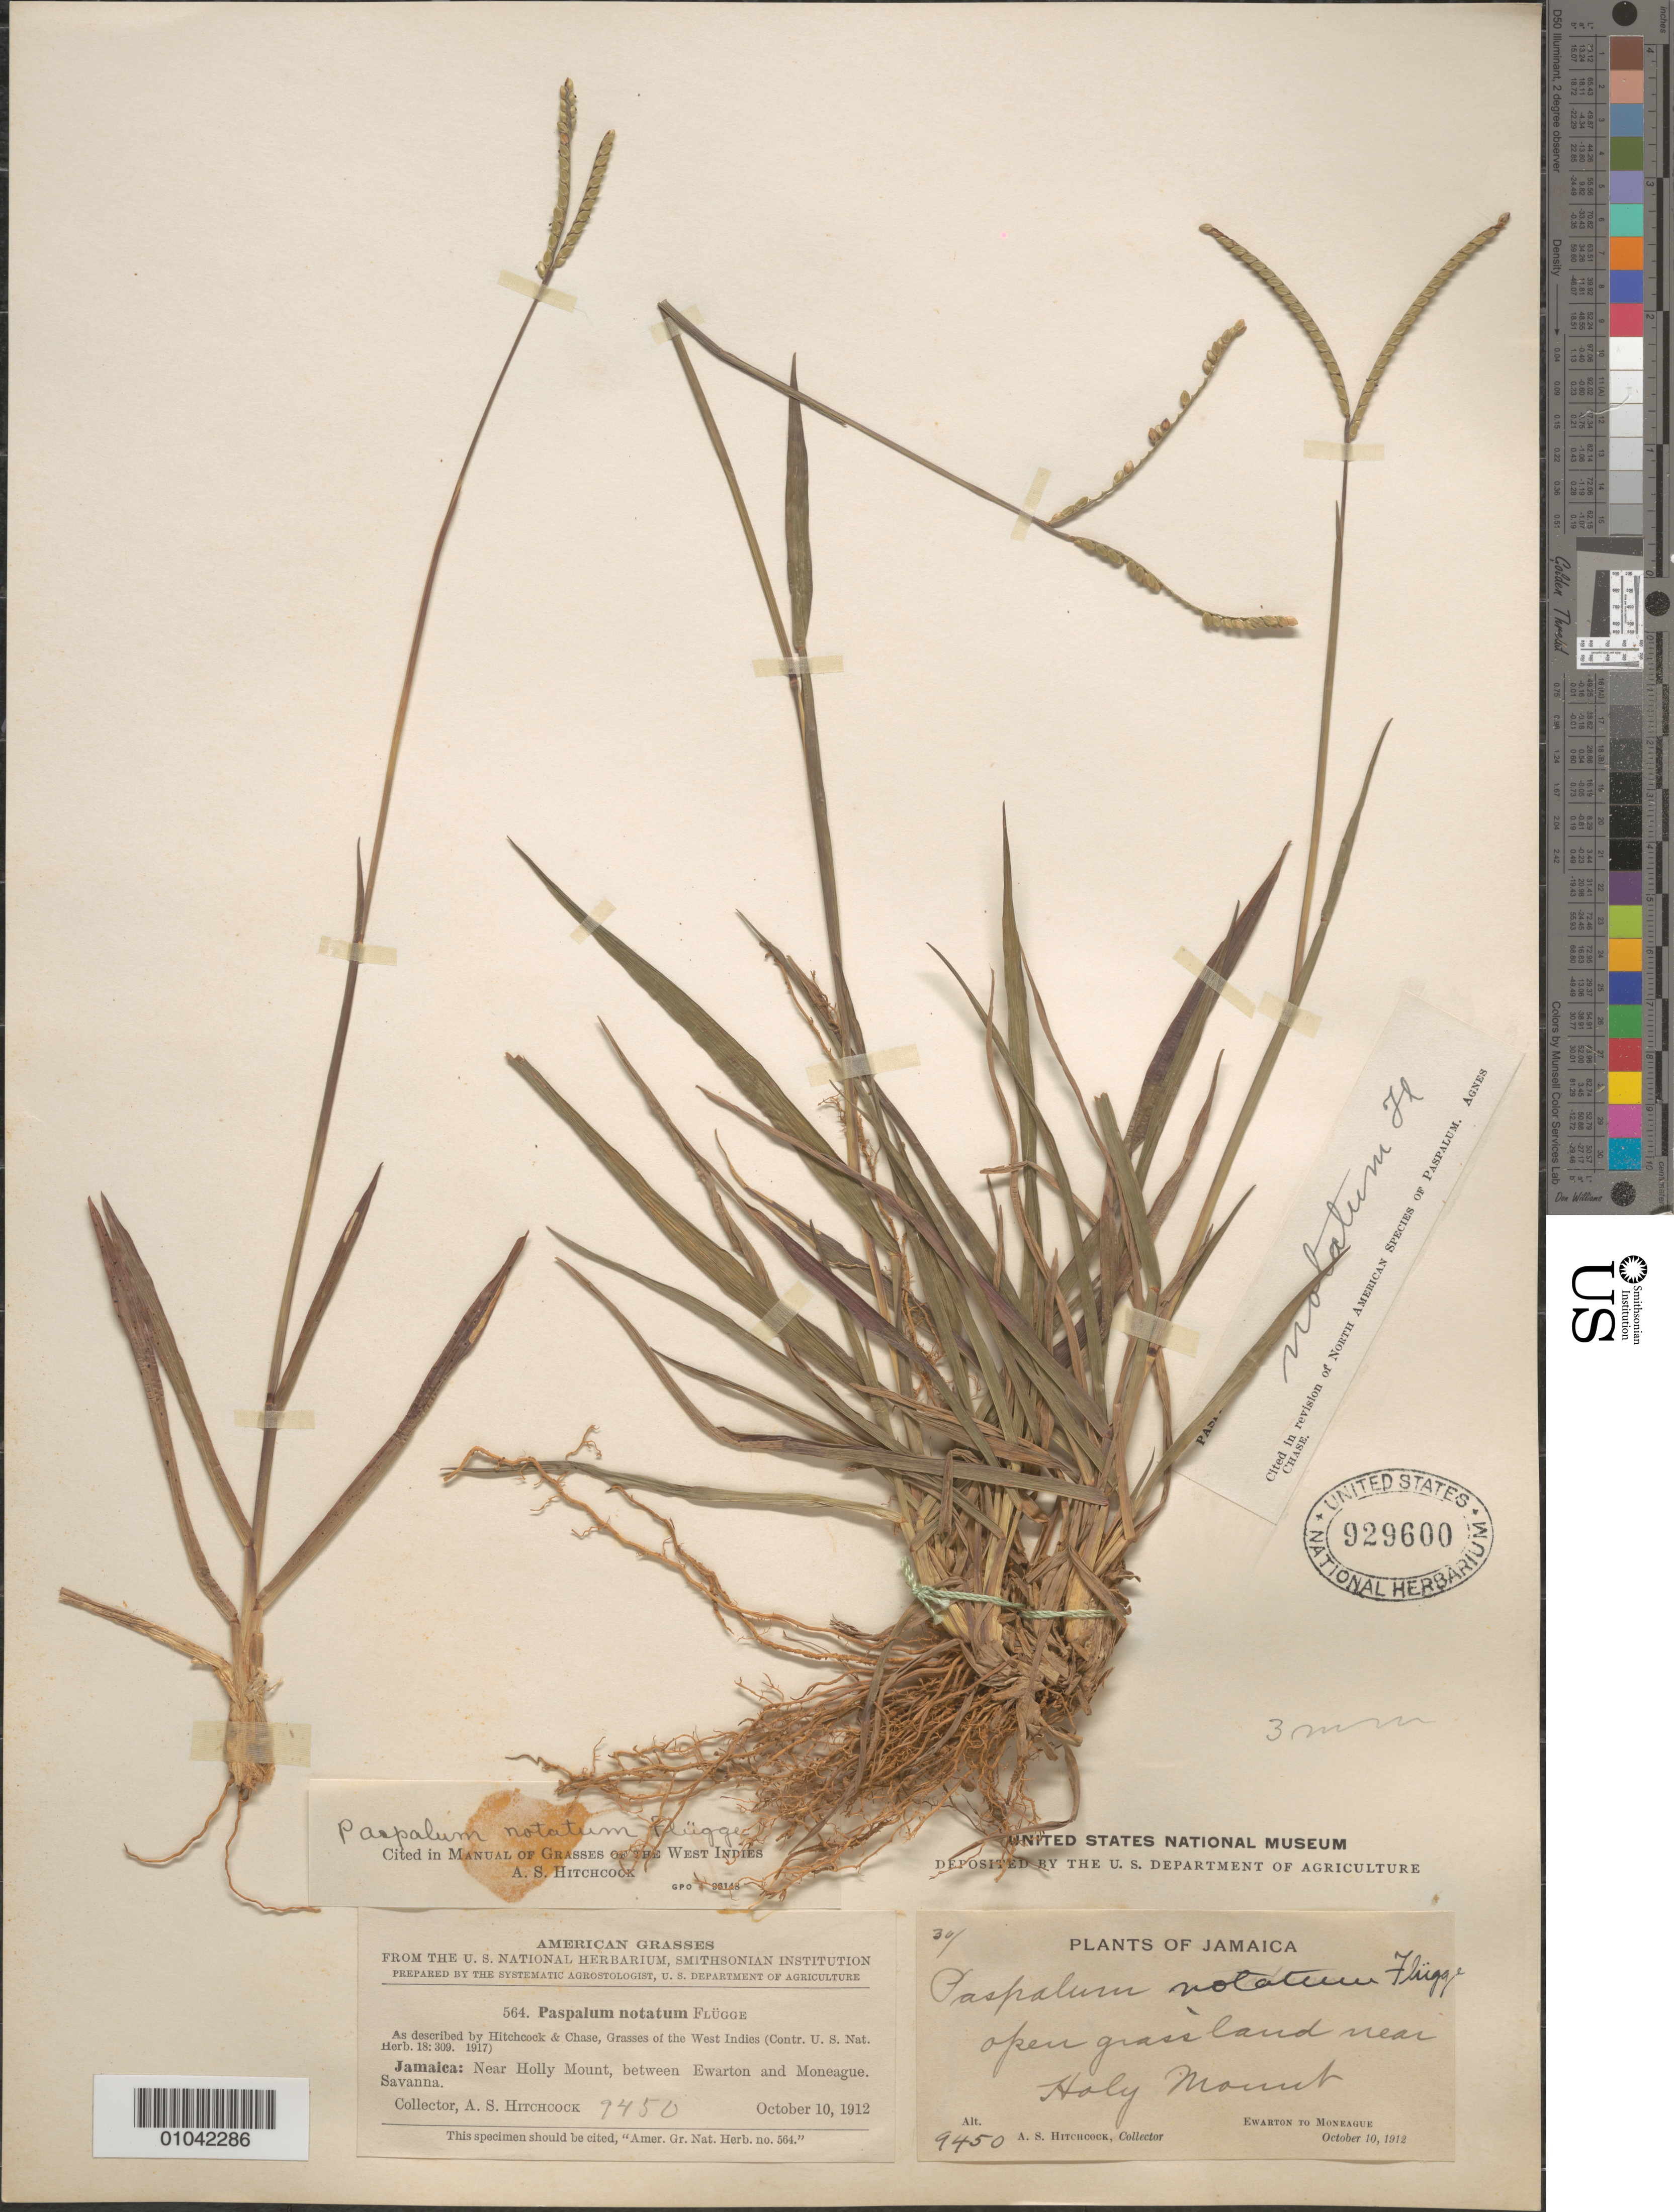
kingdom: Plantae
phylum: Tracheophyta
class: Liliopsida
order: Poales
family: Poaceae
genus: Paspalum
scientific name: Paspalum notatum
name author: Flüggé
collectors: A. S. Hitchcock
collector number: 9450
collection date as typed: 10 Oct 1912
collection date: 1912-10-10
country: Jamaica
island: Jamaica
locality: Ewarton to Moneague; Holy Mount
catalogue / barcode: US 929600